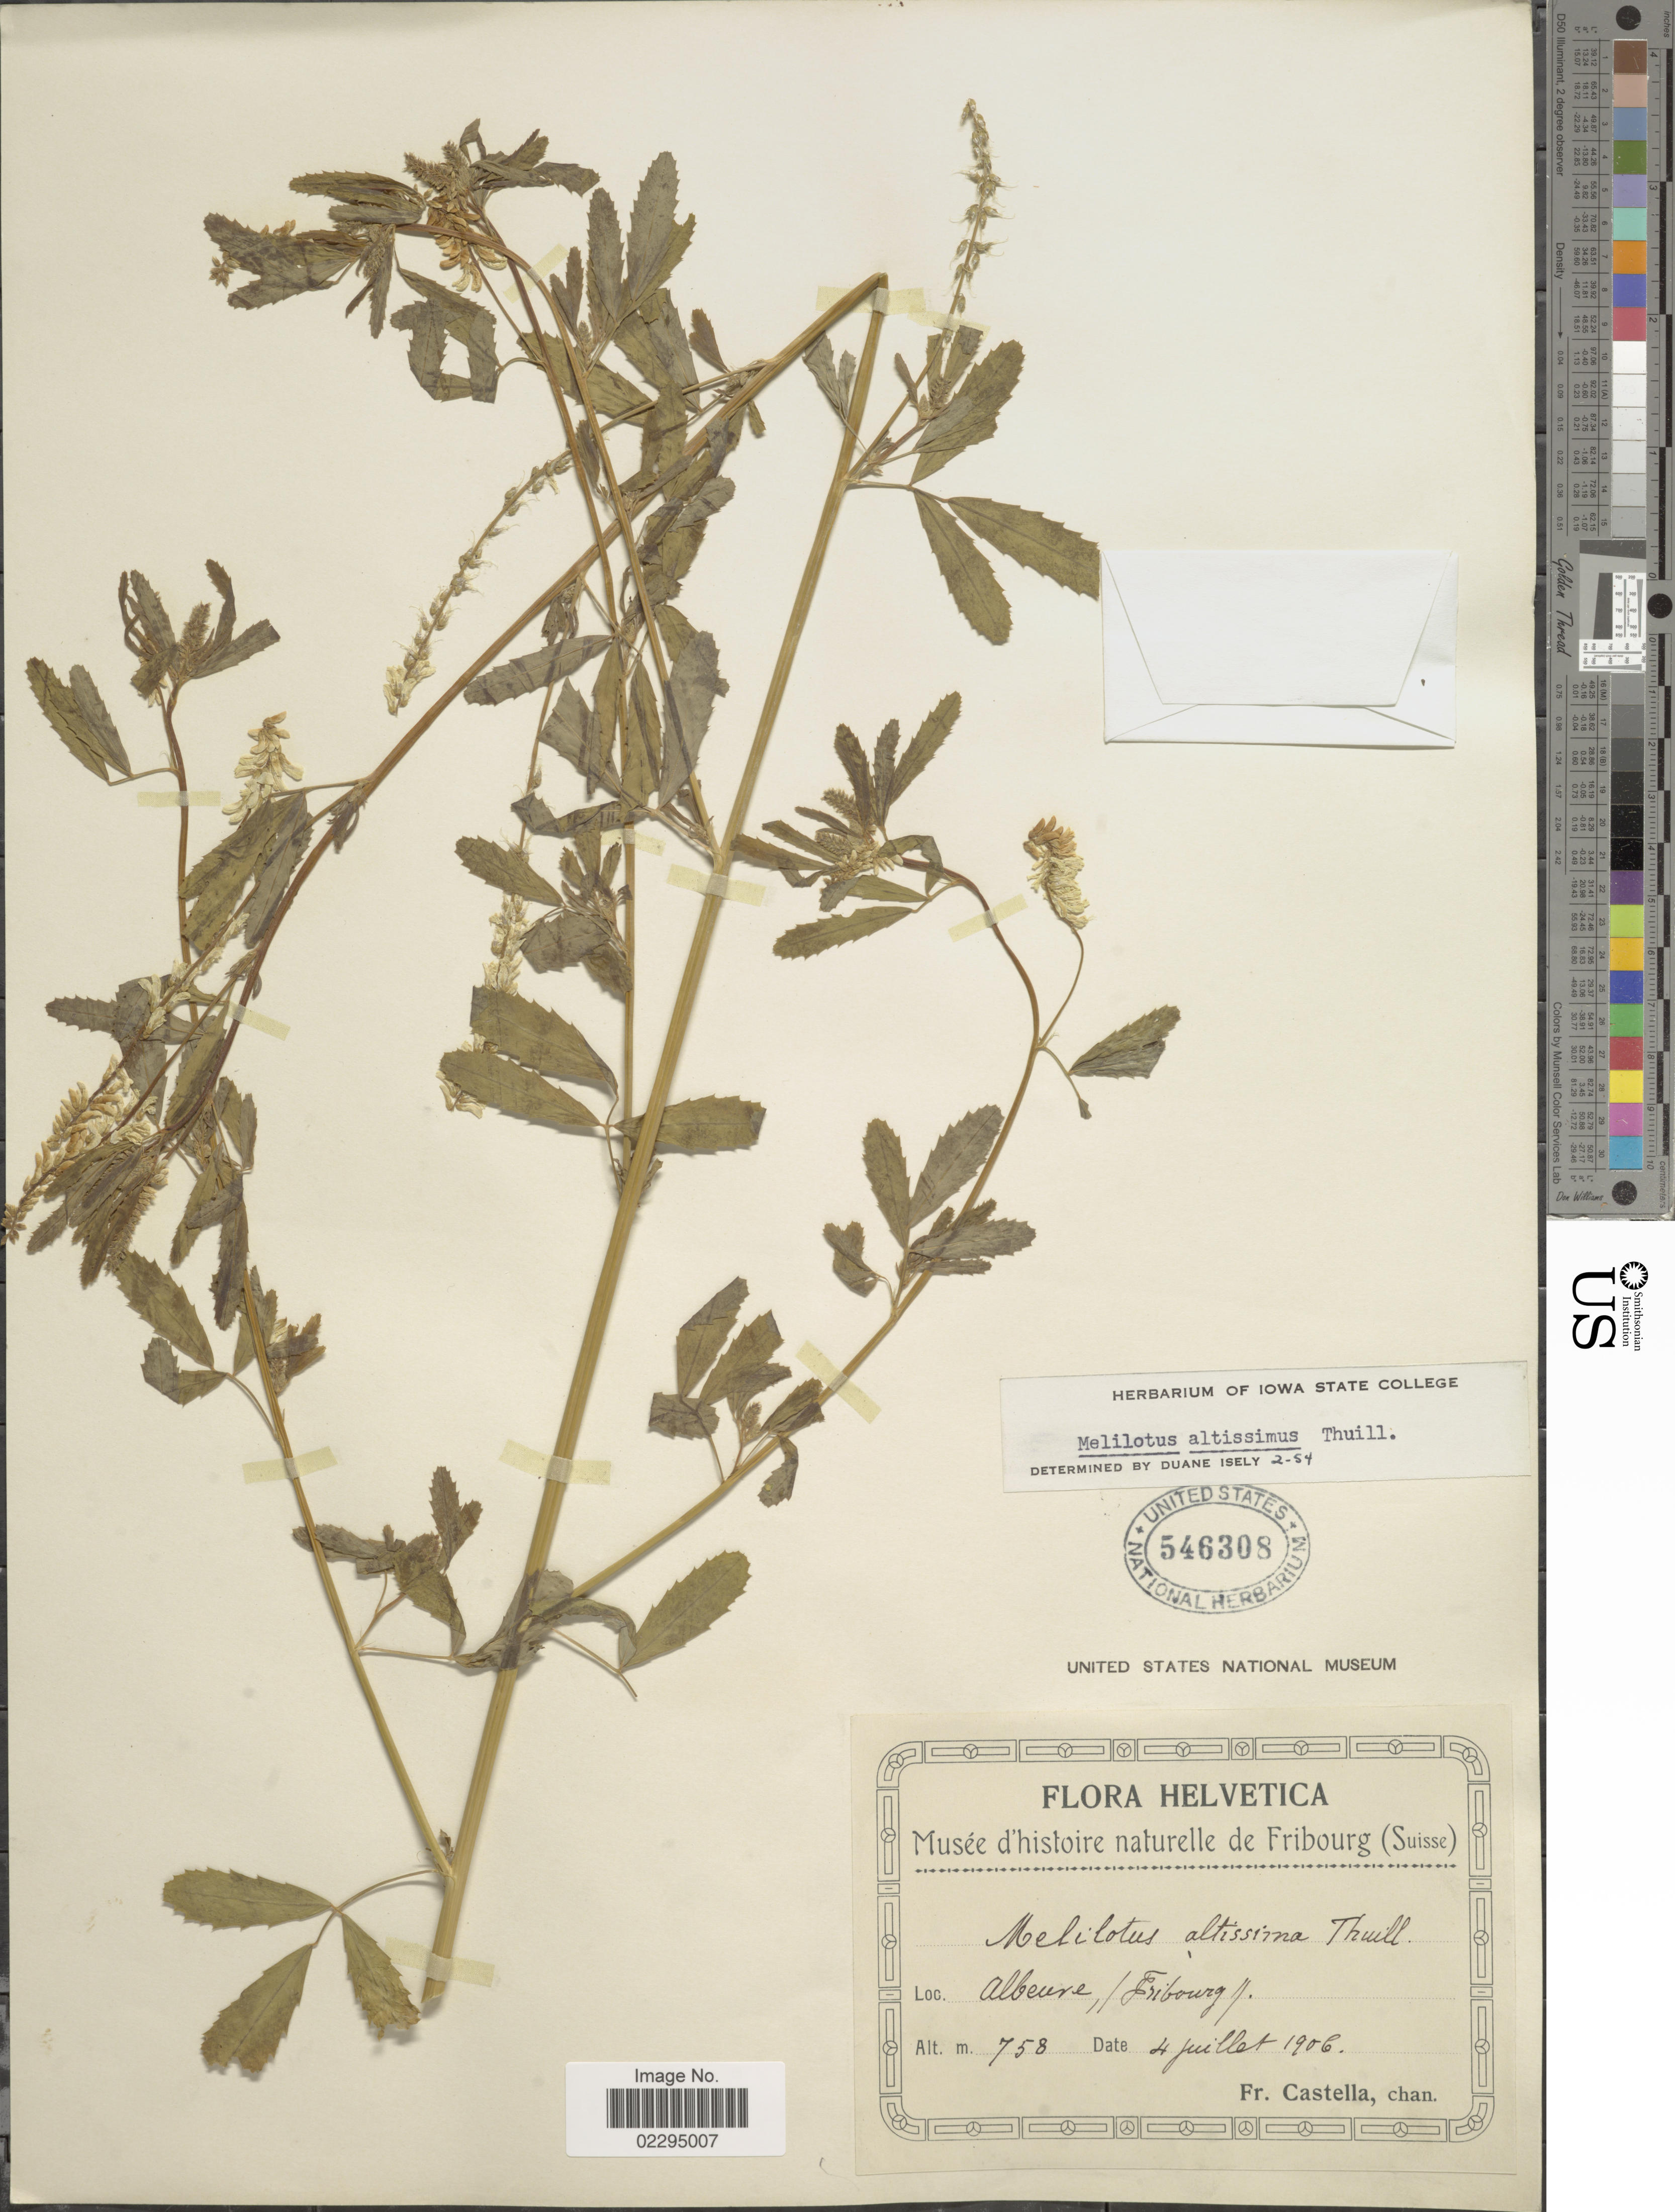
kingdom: Plantae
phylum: Tracheophyta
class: Magnoliopsida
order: Fabales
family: Fabaceae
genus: Melilotus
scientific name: Melilotus altissimus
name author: Thuill.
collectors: Fr. Castella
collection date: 1906-07-04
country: Switzerland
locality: Helvetica, Albeure. (Fribourg)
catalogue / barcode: US 546308